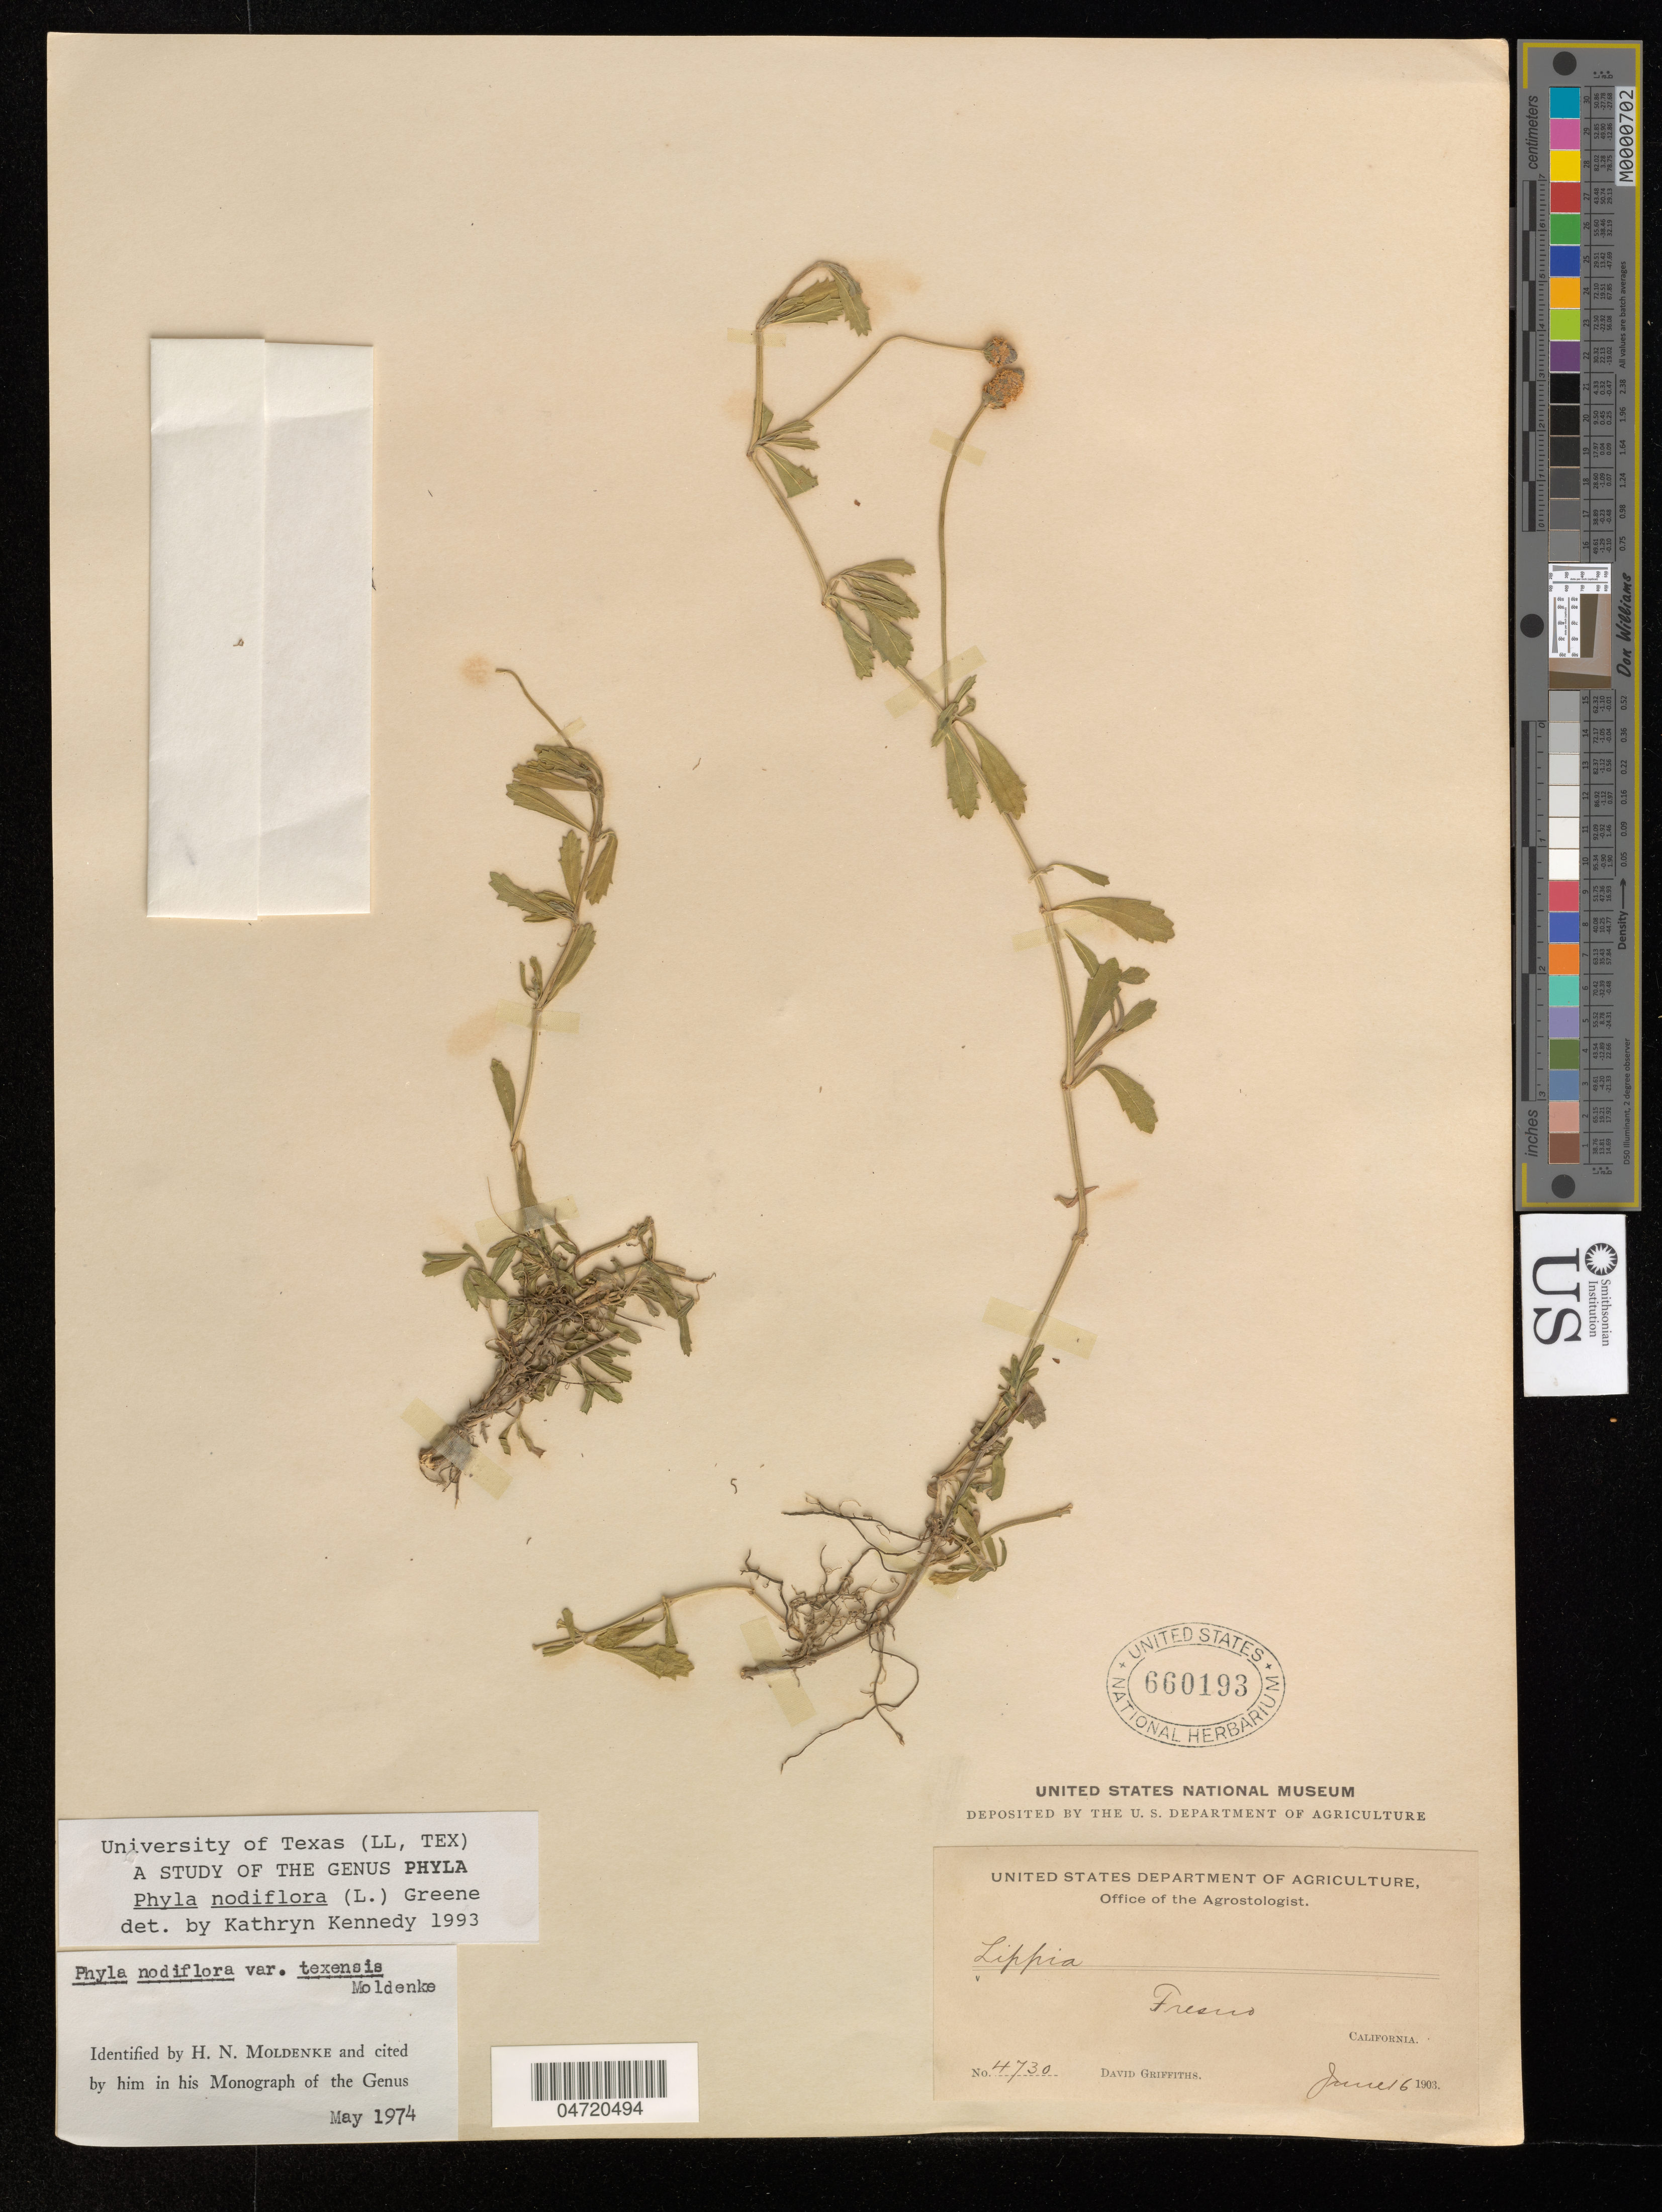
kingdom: Plantae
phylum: Tracheophyta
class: Magnoliopsida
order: Lamiales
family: Verbenaceae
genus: Phyla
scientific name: Phyla nodiflora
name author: (L.) Greene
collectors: D. Griffiths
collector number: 4730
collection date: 1903-06-16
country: United States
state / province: California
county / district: Fresno.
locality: Fresno.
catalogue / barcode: US 660193